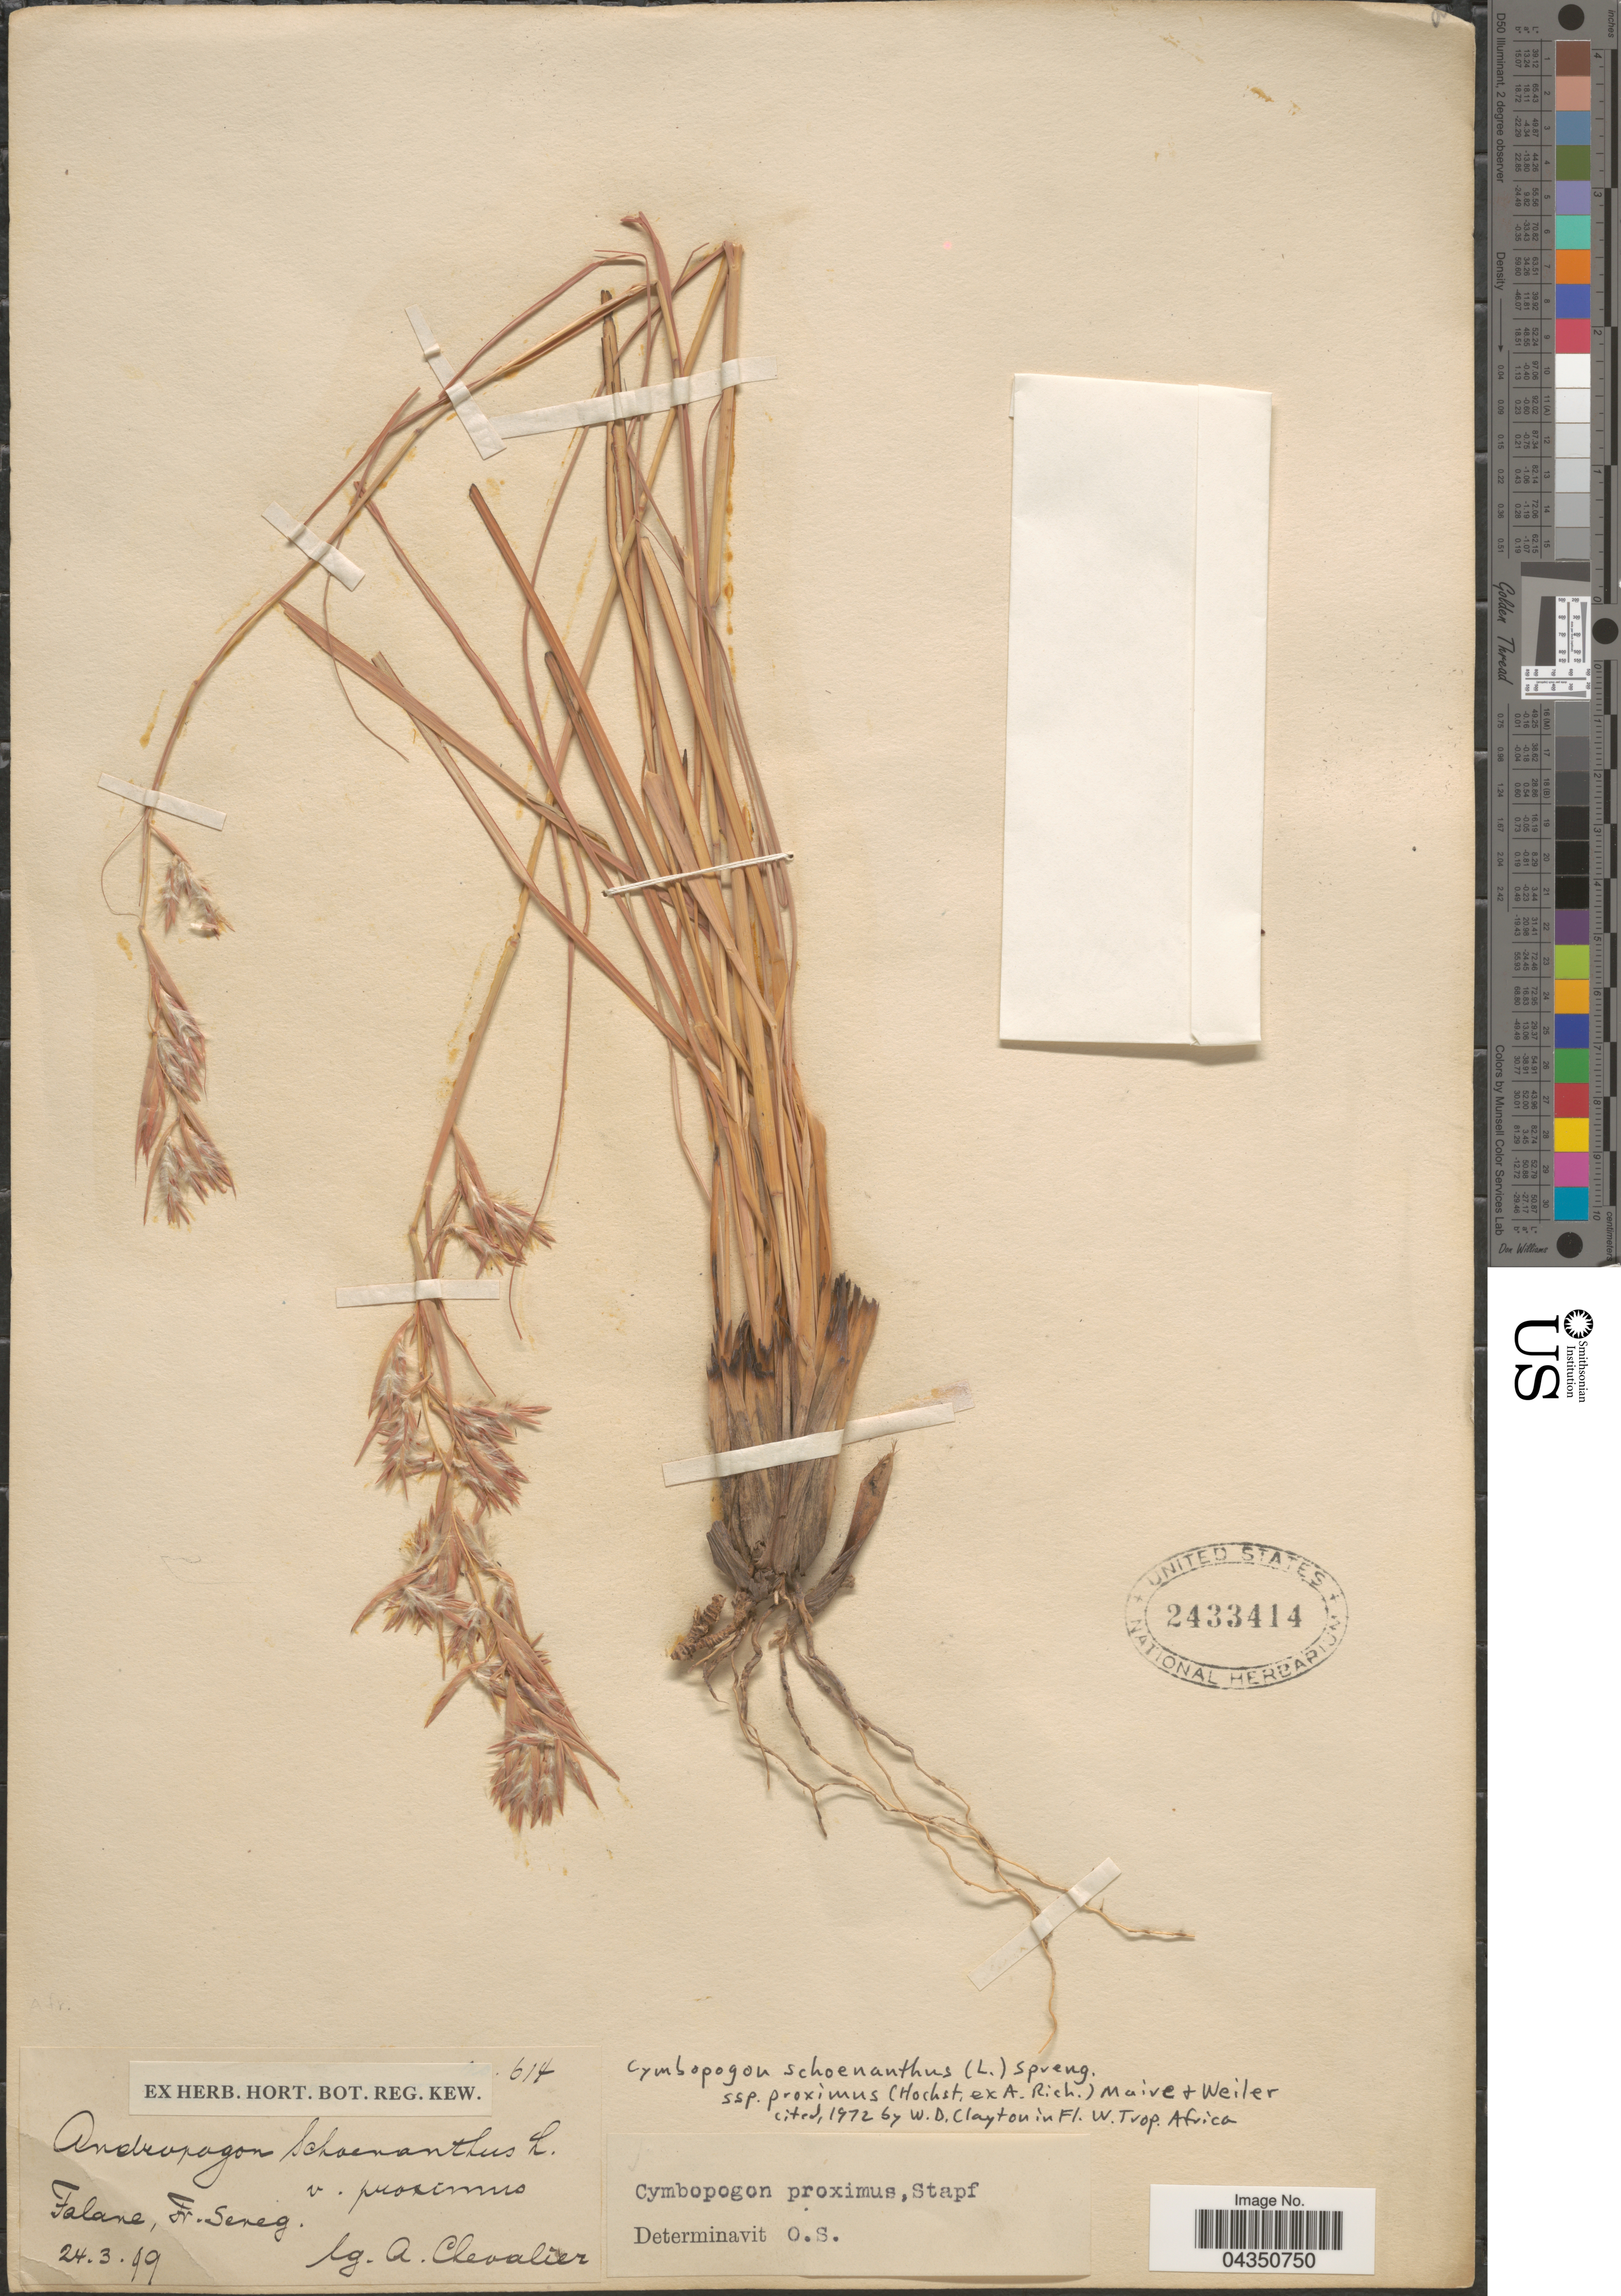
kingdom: Plantae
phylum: Tracheophyta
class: Liliopsida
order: Poales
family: Poaceae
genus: Cymbopogon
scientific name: Cymbopogon schoenanthus subsp. proximus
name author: (Hochst. ex A. Rich.) Maire & Weiller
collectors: A. J. Chevalier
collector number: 614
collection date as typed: Transcribed d/m/y: 24/3/49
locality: Falane, Fr. Seneg.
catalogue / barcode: US 2433414